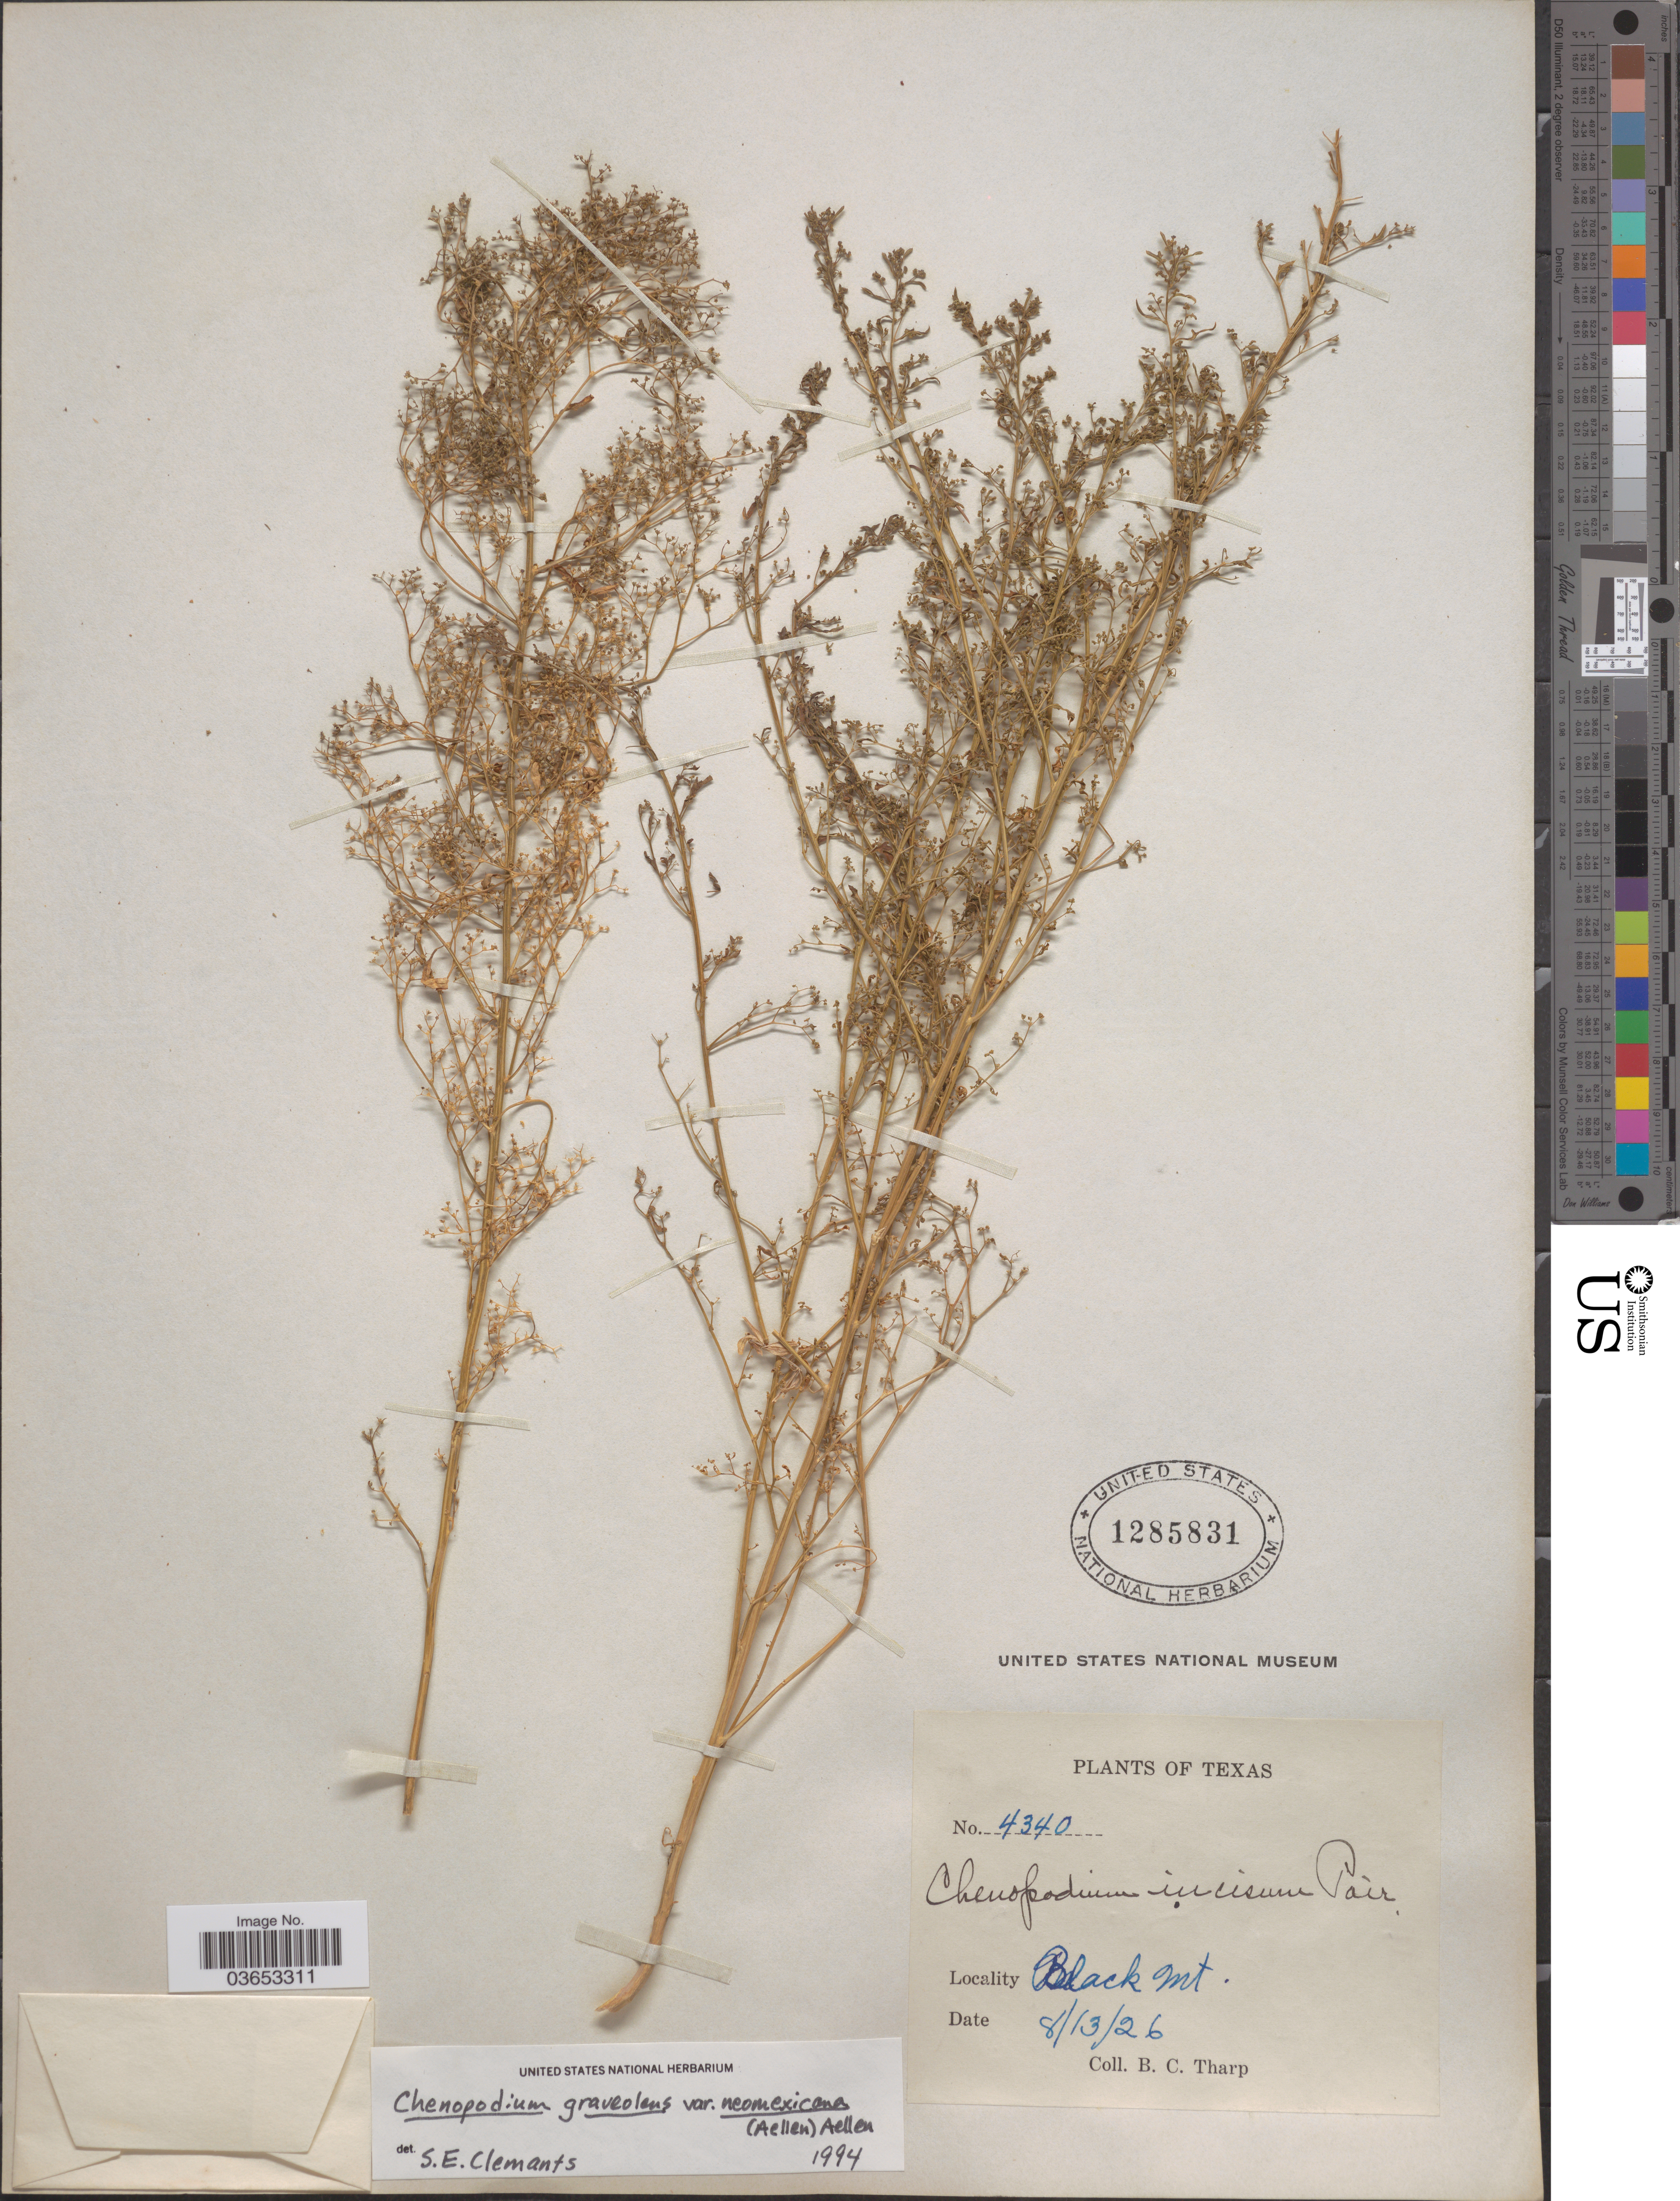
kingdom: Plantae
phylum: Tracheophyta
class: Magnoliopsida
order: Caryophyllales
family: Amaranthaceae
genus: Chenopodium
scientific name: Chenopodium graveolens var. neomexicanum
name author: (Aellen) Aellen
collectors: B. C. Tharp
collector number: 4340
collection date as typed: Transcribed d/m/y: 13/8/26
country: United States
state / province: Texas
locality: Black Mt.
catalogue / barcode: US 1285831